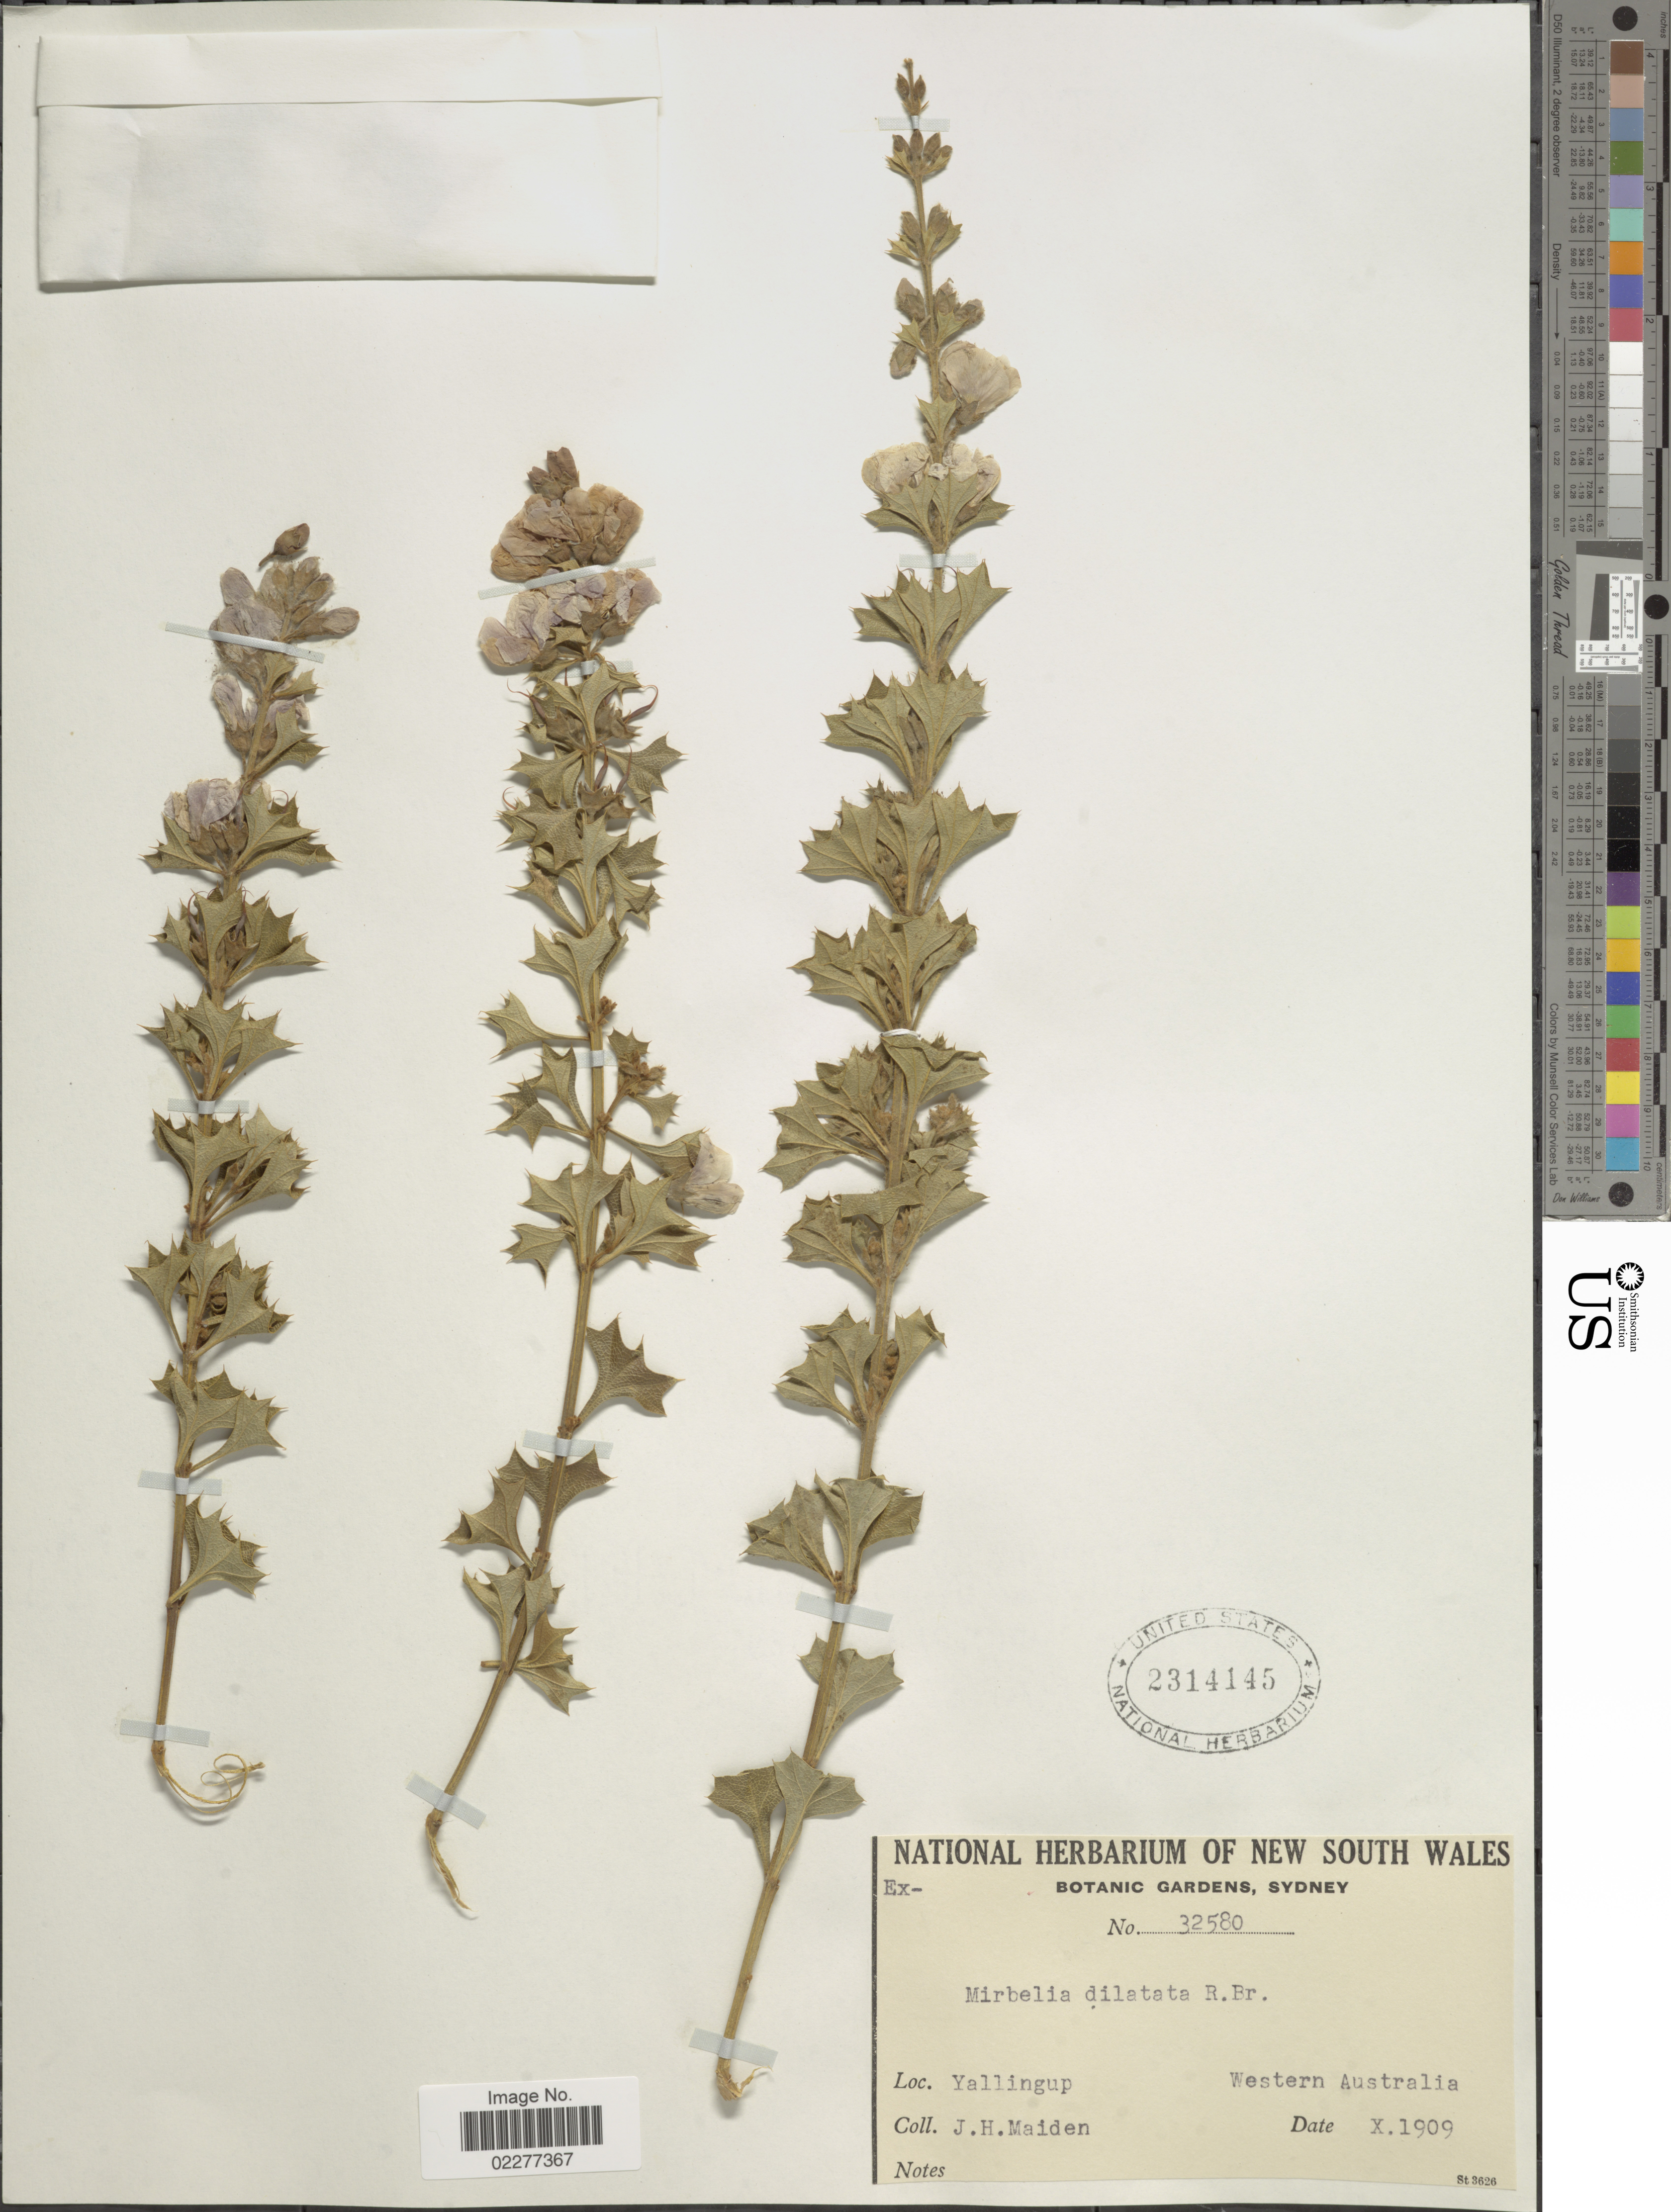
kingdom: Plantae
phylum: Tracheophyta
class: Magnoliopsida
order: Fabales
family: Fabaceae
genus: Mirbelia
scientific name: Mirbelia dilatata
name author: R. Br.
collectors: J. Maiden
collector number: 32580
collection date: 1909-10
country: Australia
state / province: Western Australia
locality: Yallingup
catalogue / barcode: US 2314145